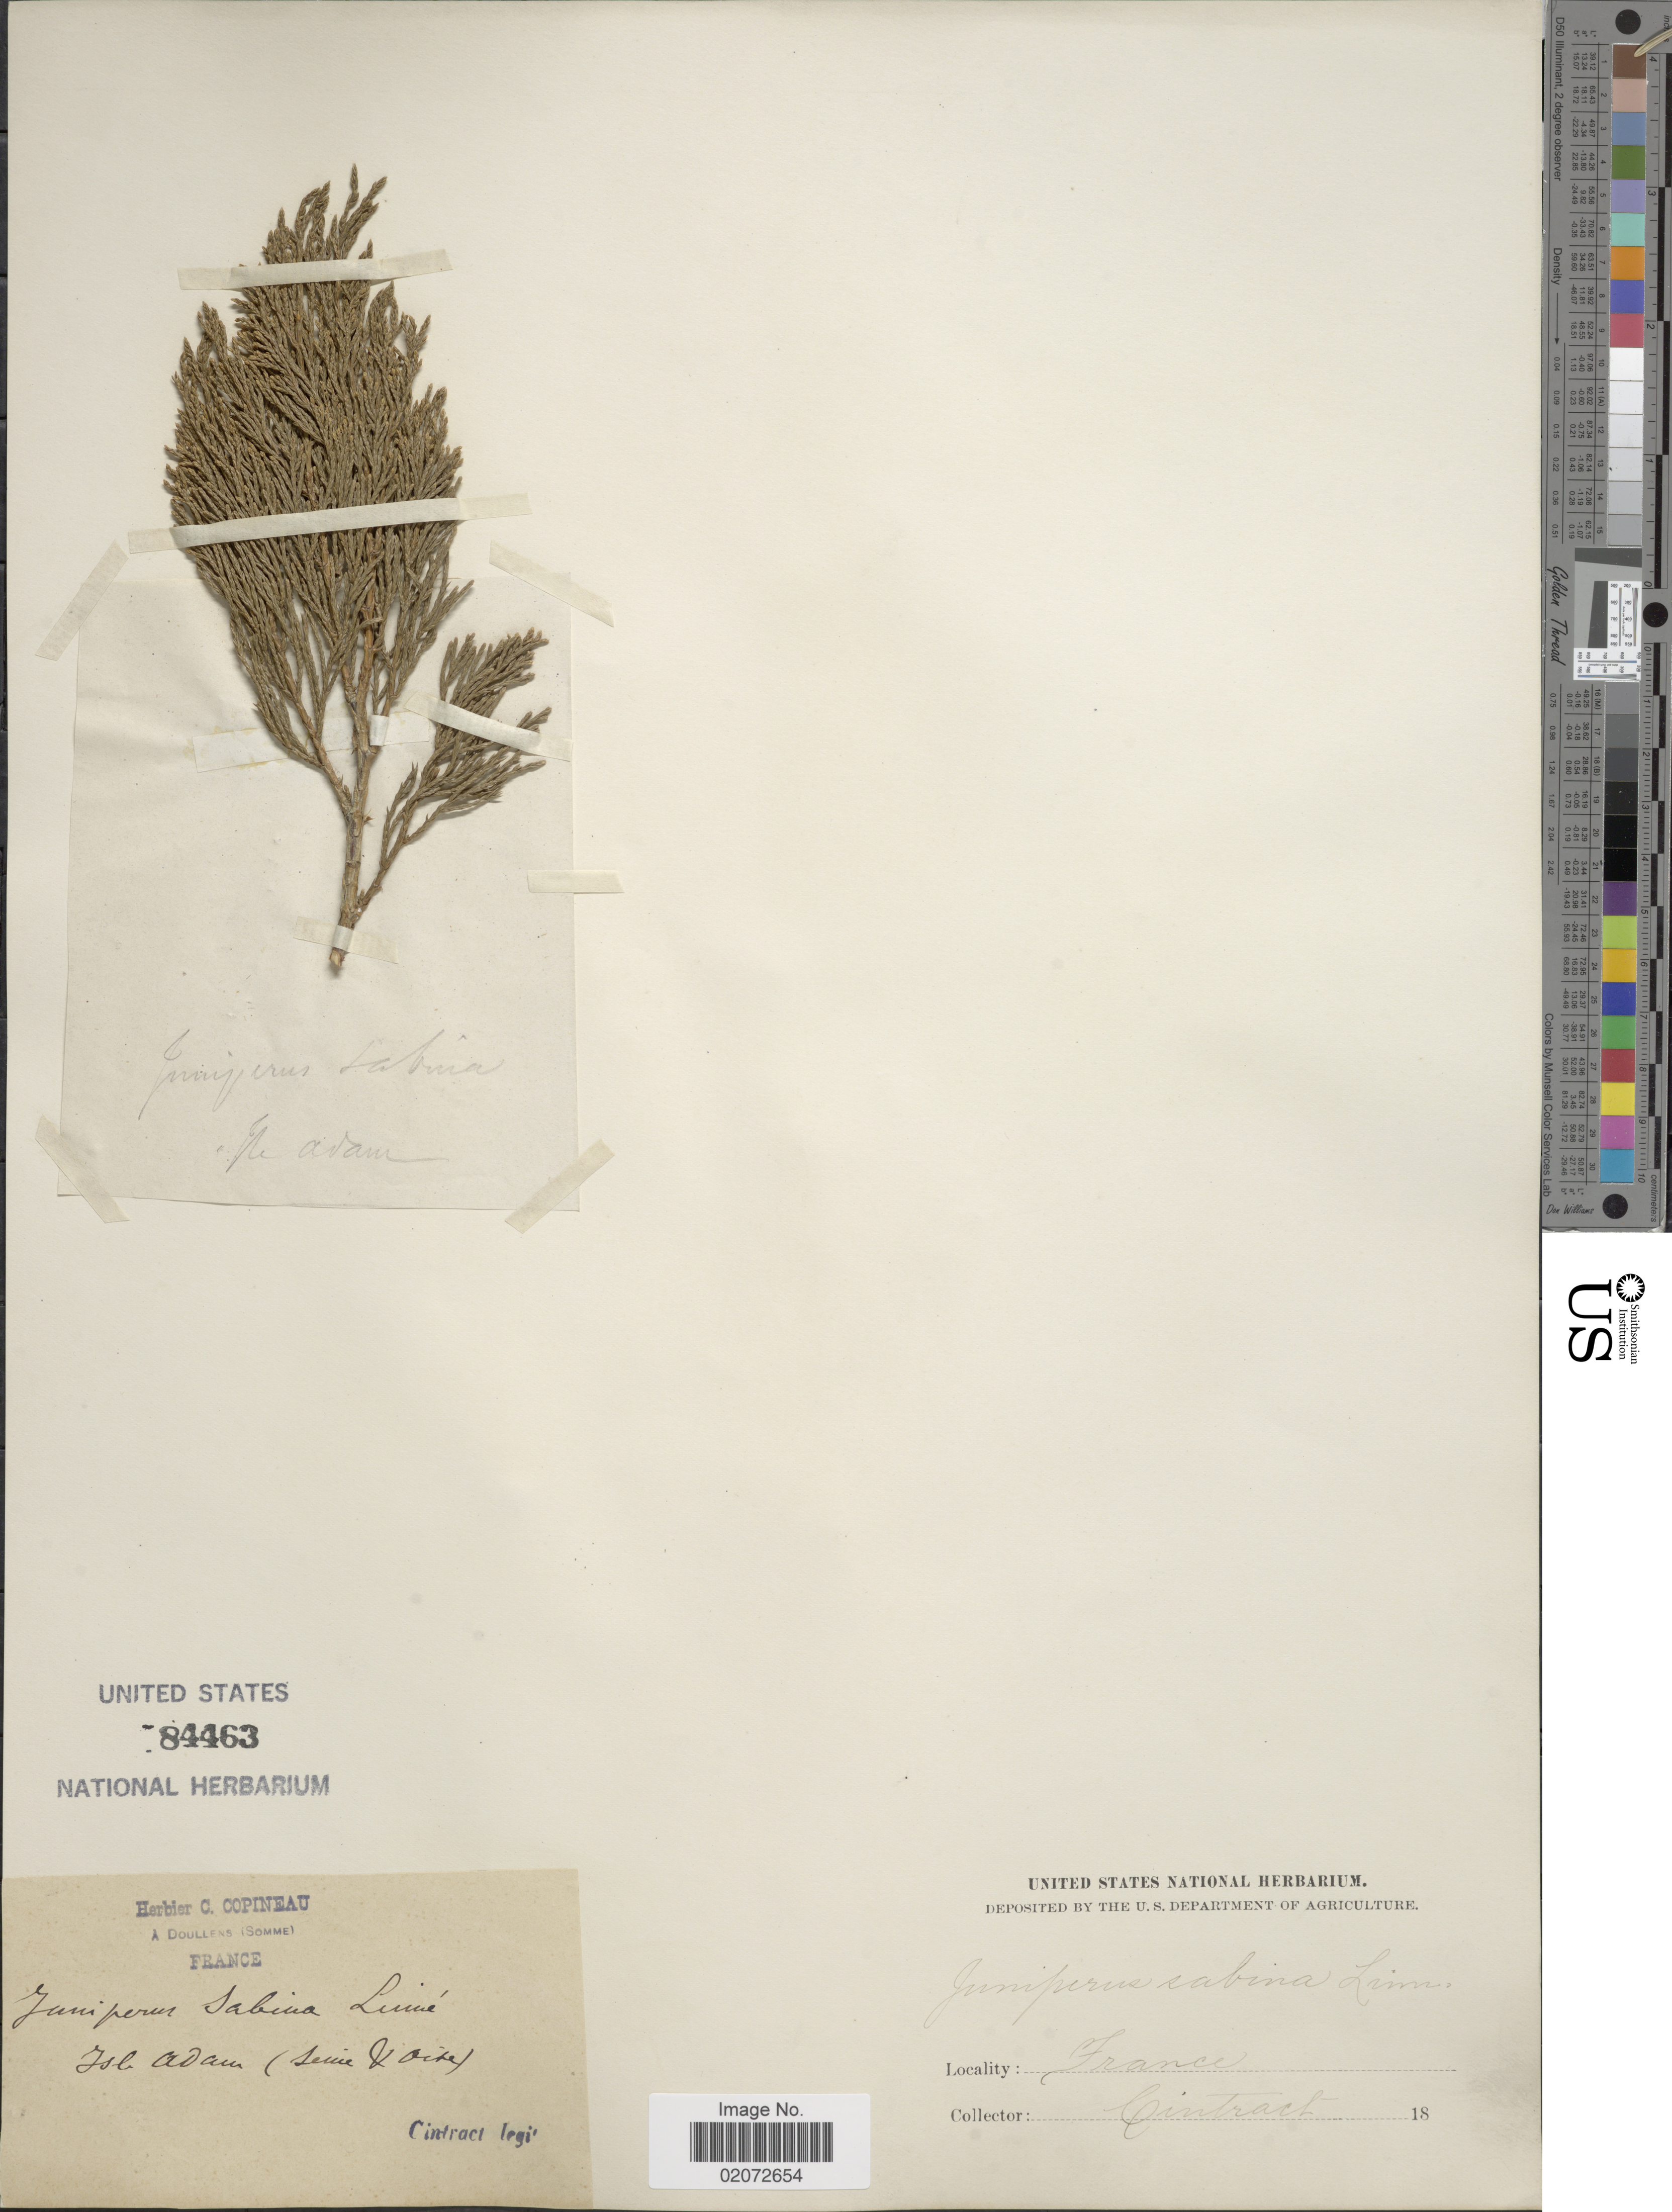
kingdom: Plantae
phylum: Tracheophyta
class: Pinopsida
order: Pinales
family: Cupressaceae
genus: Juniperus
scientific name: Juniperus sabina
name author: L.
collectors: Cintract, --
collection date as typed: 18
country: France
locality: Isle Adam (Seine & Oise).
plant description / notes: Corrected "Isb. Adam ( Suine & Ovte)" to "Isle Adam (Seine & Oise)."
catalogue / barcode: US 84463